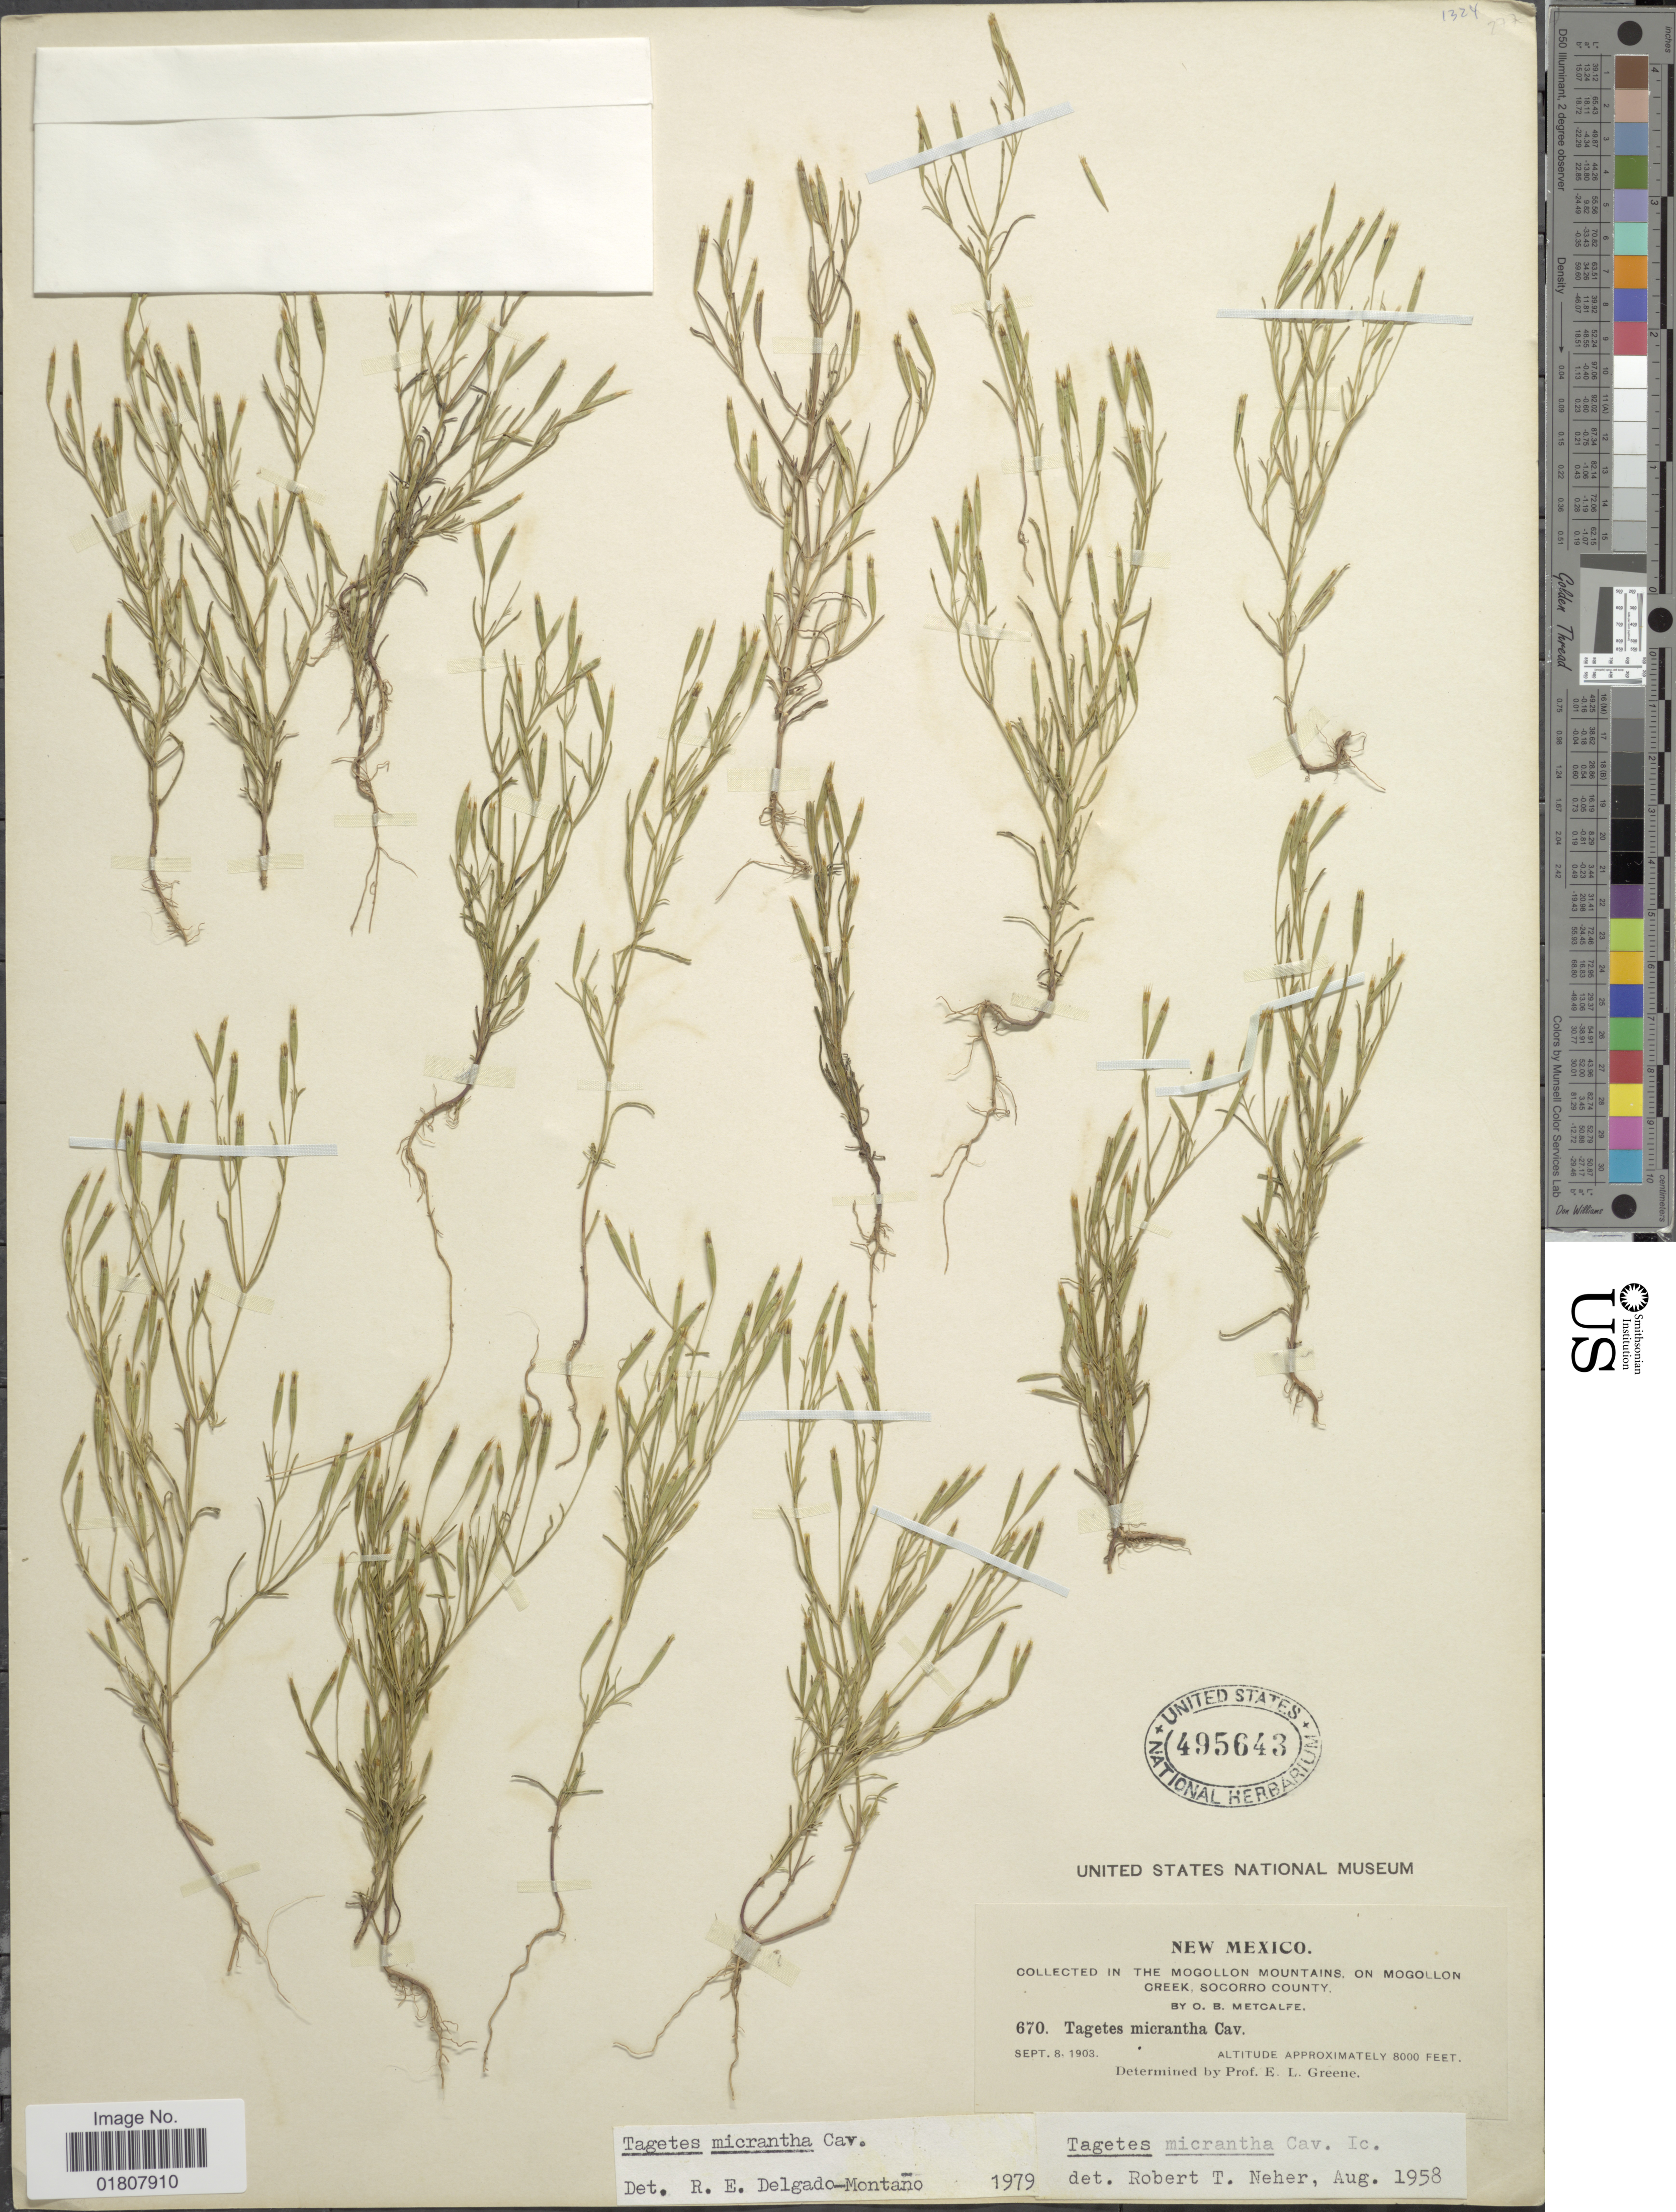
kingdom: Plantae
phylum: Tracheophyta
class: Magnoliopsida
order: Asterales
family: Asteraceae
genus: Tagetes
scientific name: Tagetes micrantha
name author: Cav.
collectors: O. B. Metcalfe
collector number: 670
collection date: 1903-09-08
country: United States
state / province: New Mexico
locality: Mogollon Mountains, Mogollon Creek, Socorro County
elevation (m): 2438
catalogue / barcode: US 495643